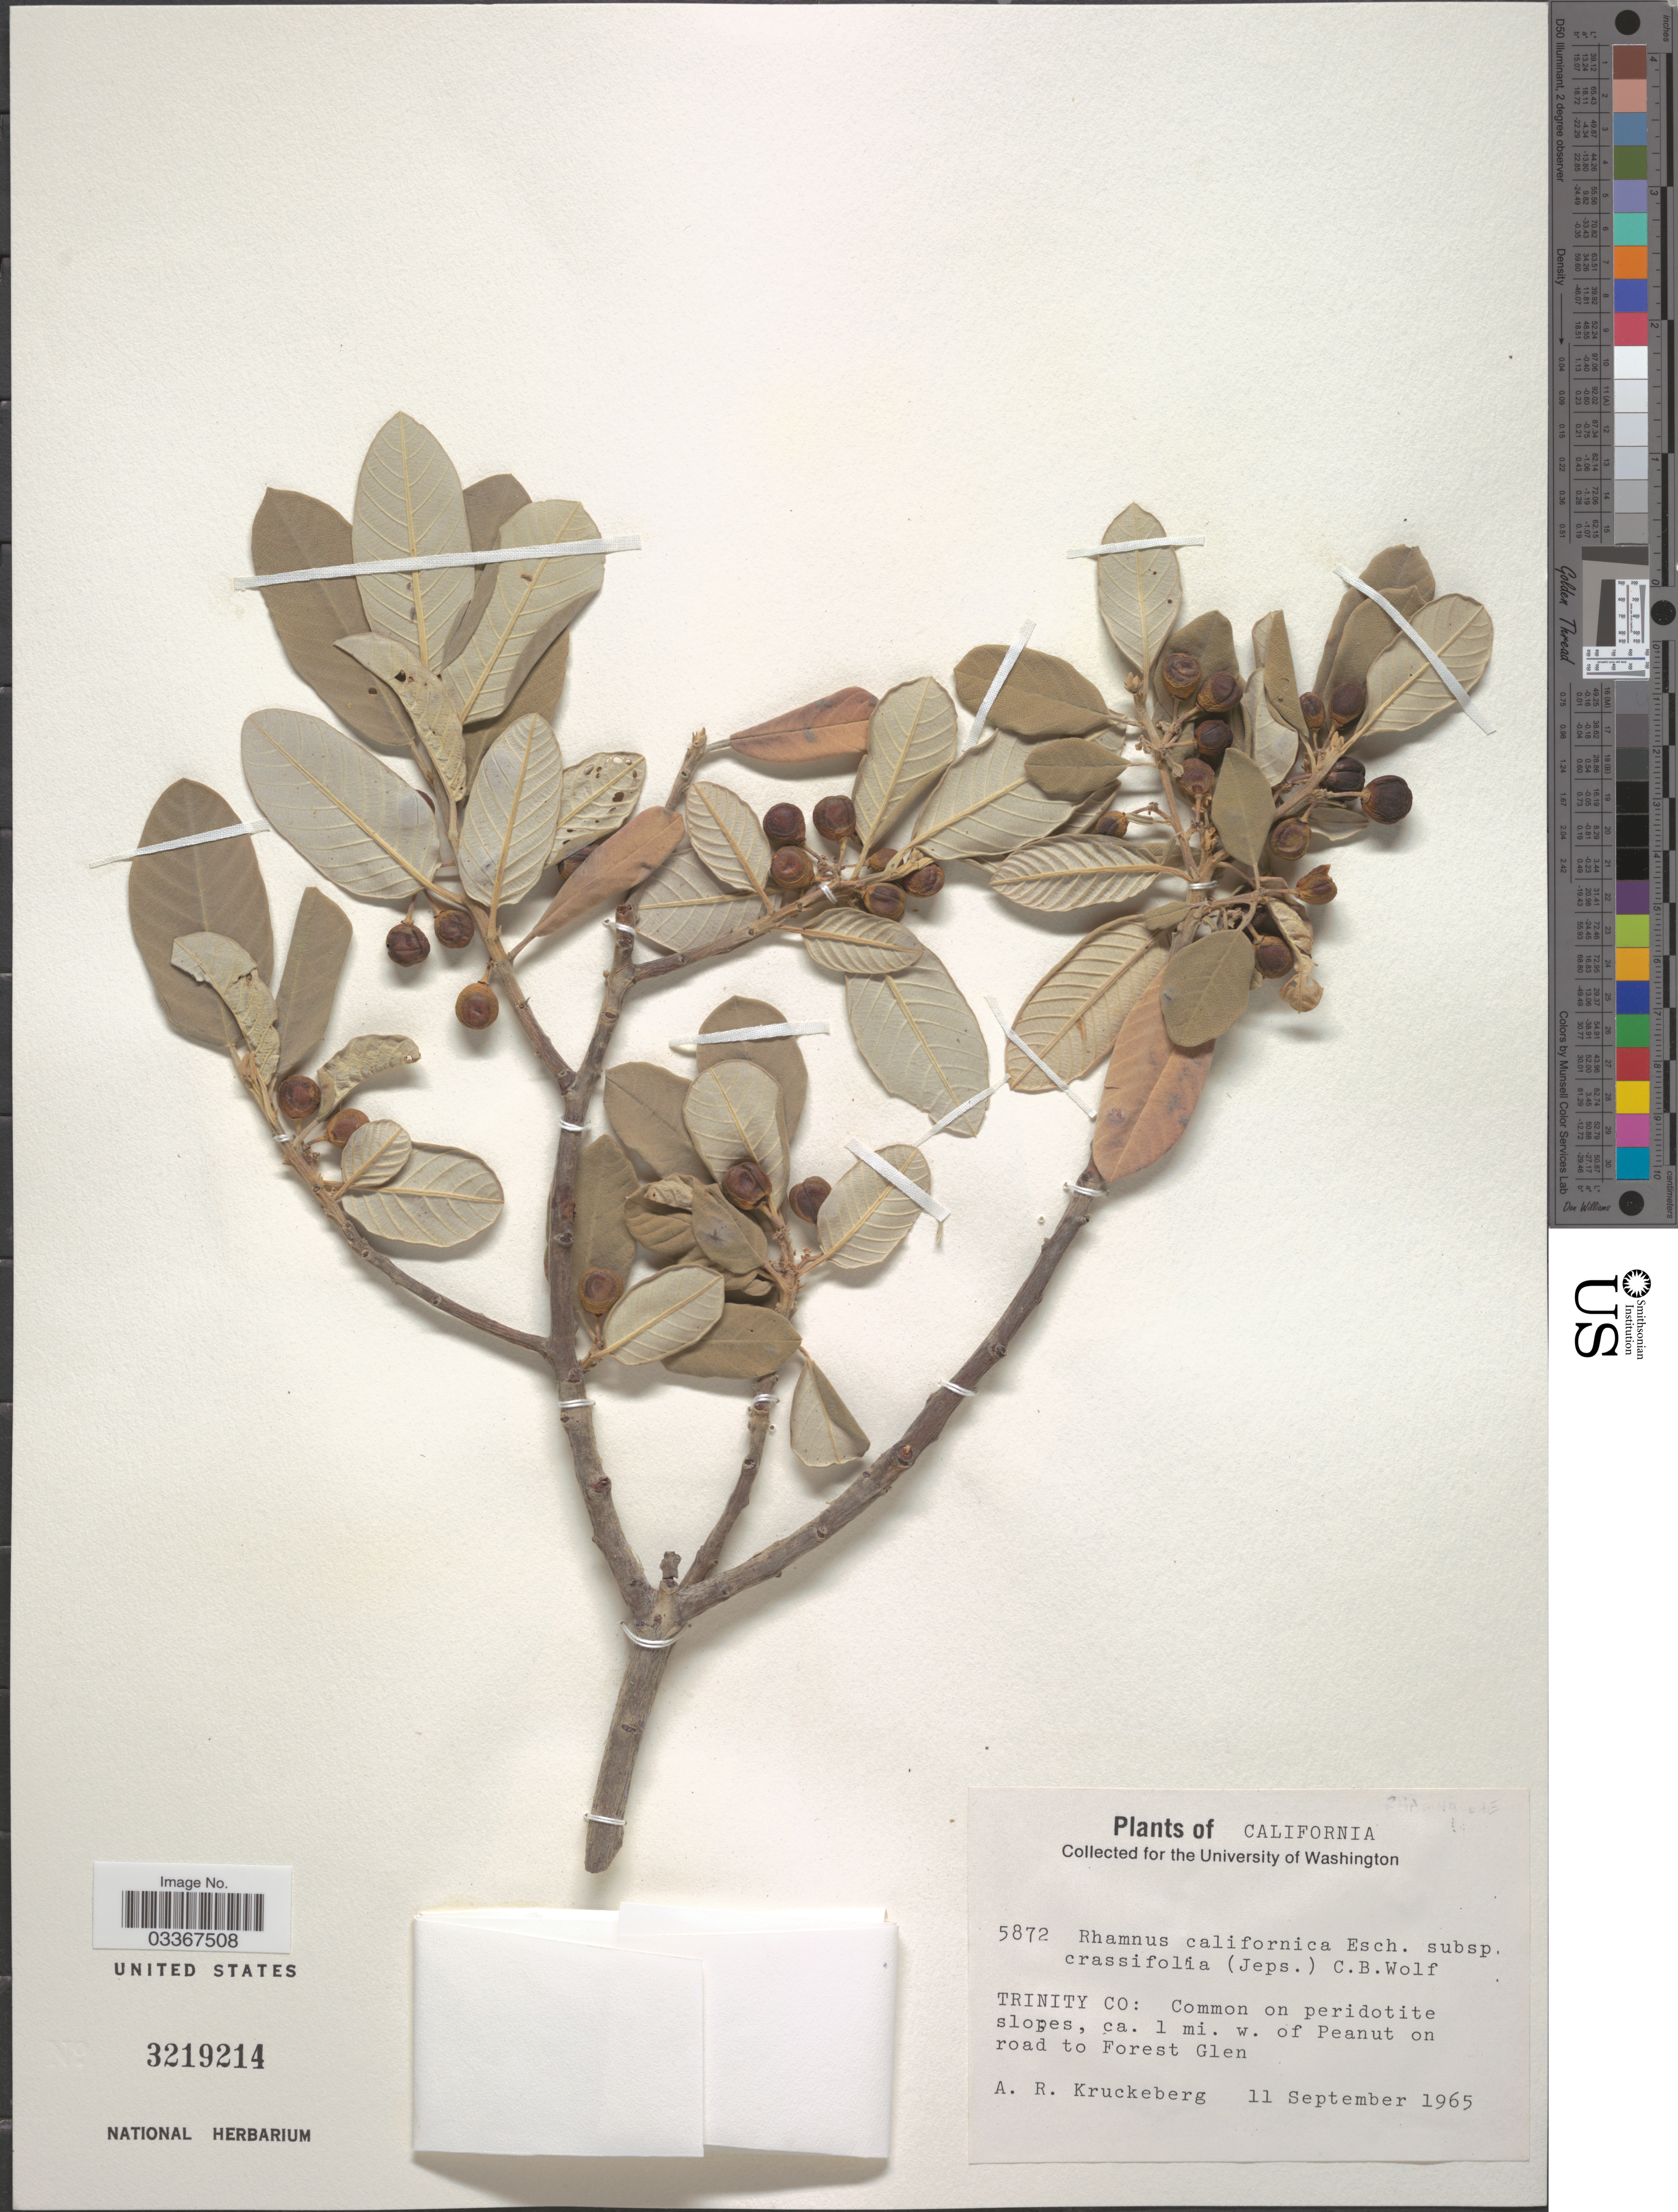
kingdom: Plantae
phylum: Tracheophyta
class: Magnoliopsida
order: Rosales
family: Rhamnaceae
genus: Frangula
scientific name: Frangula californica subsp. crassifolia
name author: (Jeps.) Kartesz & Gandhi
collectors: A. Kruckeberg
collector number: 5872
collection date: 1965-09-11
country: United States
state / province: California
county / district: Trinity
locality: Trinity Co: Common on peridotite slopes, ca. 1 mi. w. of Peanut on road to Forest Glen.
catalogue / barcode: US 3219214